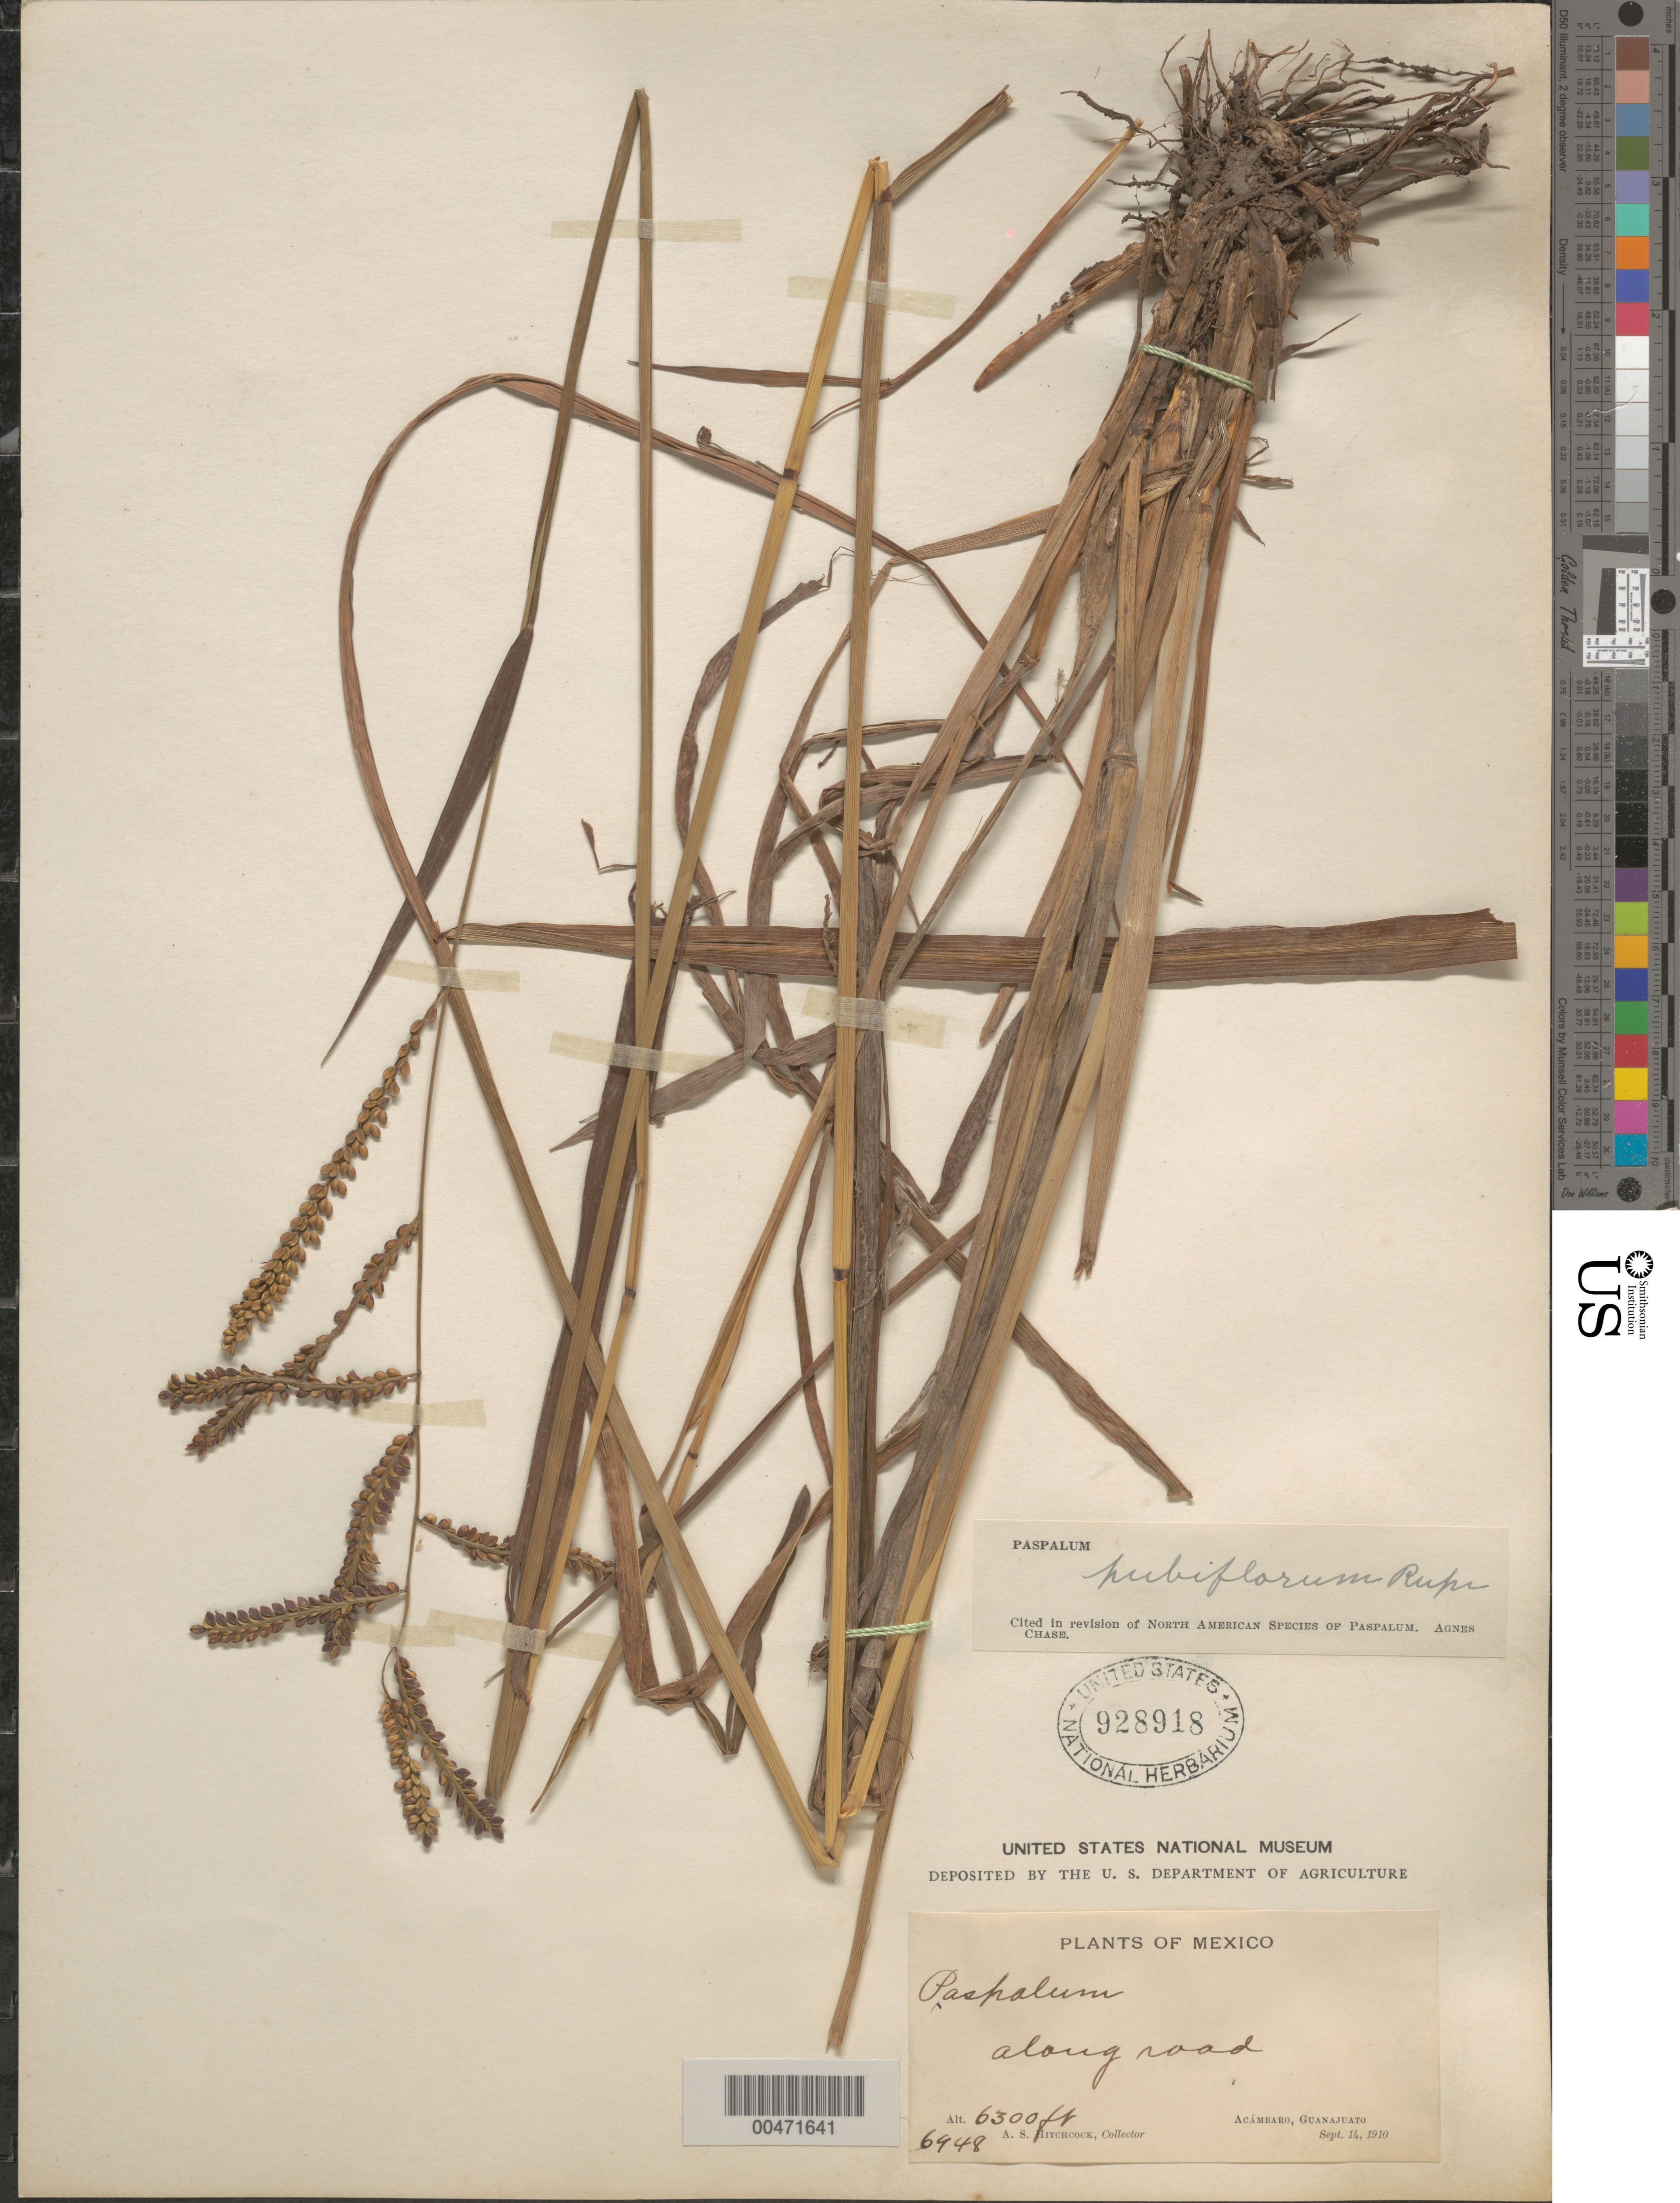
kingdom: Plantae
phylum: Tracheophyta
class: Liliopsida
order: Poales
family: Poaceae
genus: Paspalum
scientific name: Paspalum pubiflorum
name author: Rupr. ex E. Fourn.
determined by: Chase, [M.] Agnes, (US)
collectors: A. S. Hitchcock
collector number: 6948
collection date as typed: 14 Sep 1910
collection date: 1910-09-14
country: Mexico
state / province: Guanajuato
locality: Acámbaro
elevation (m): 1920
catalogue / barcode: US 928918